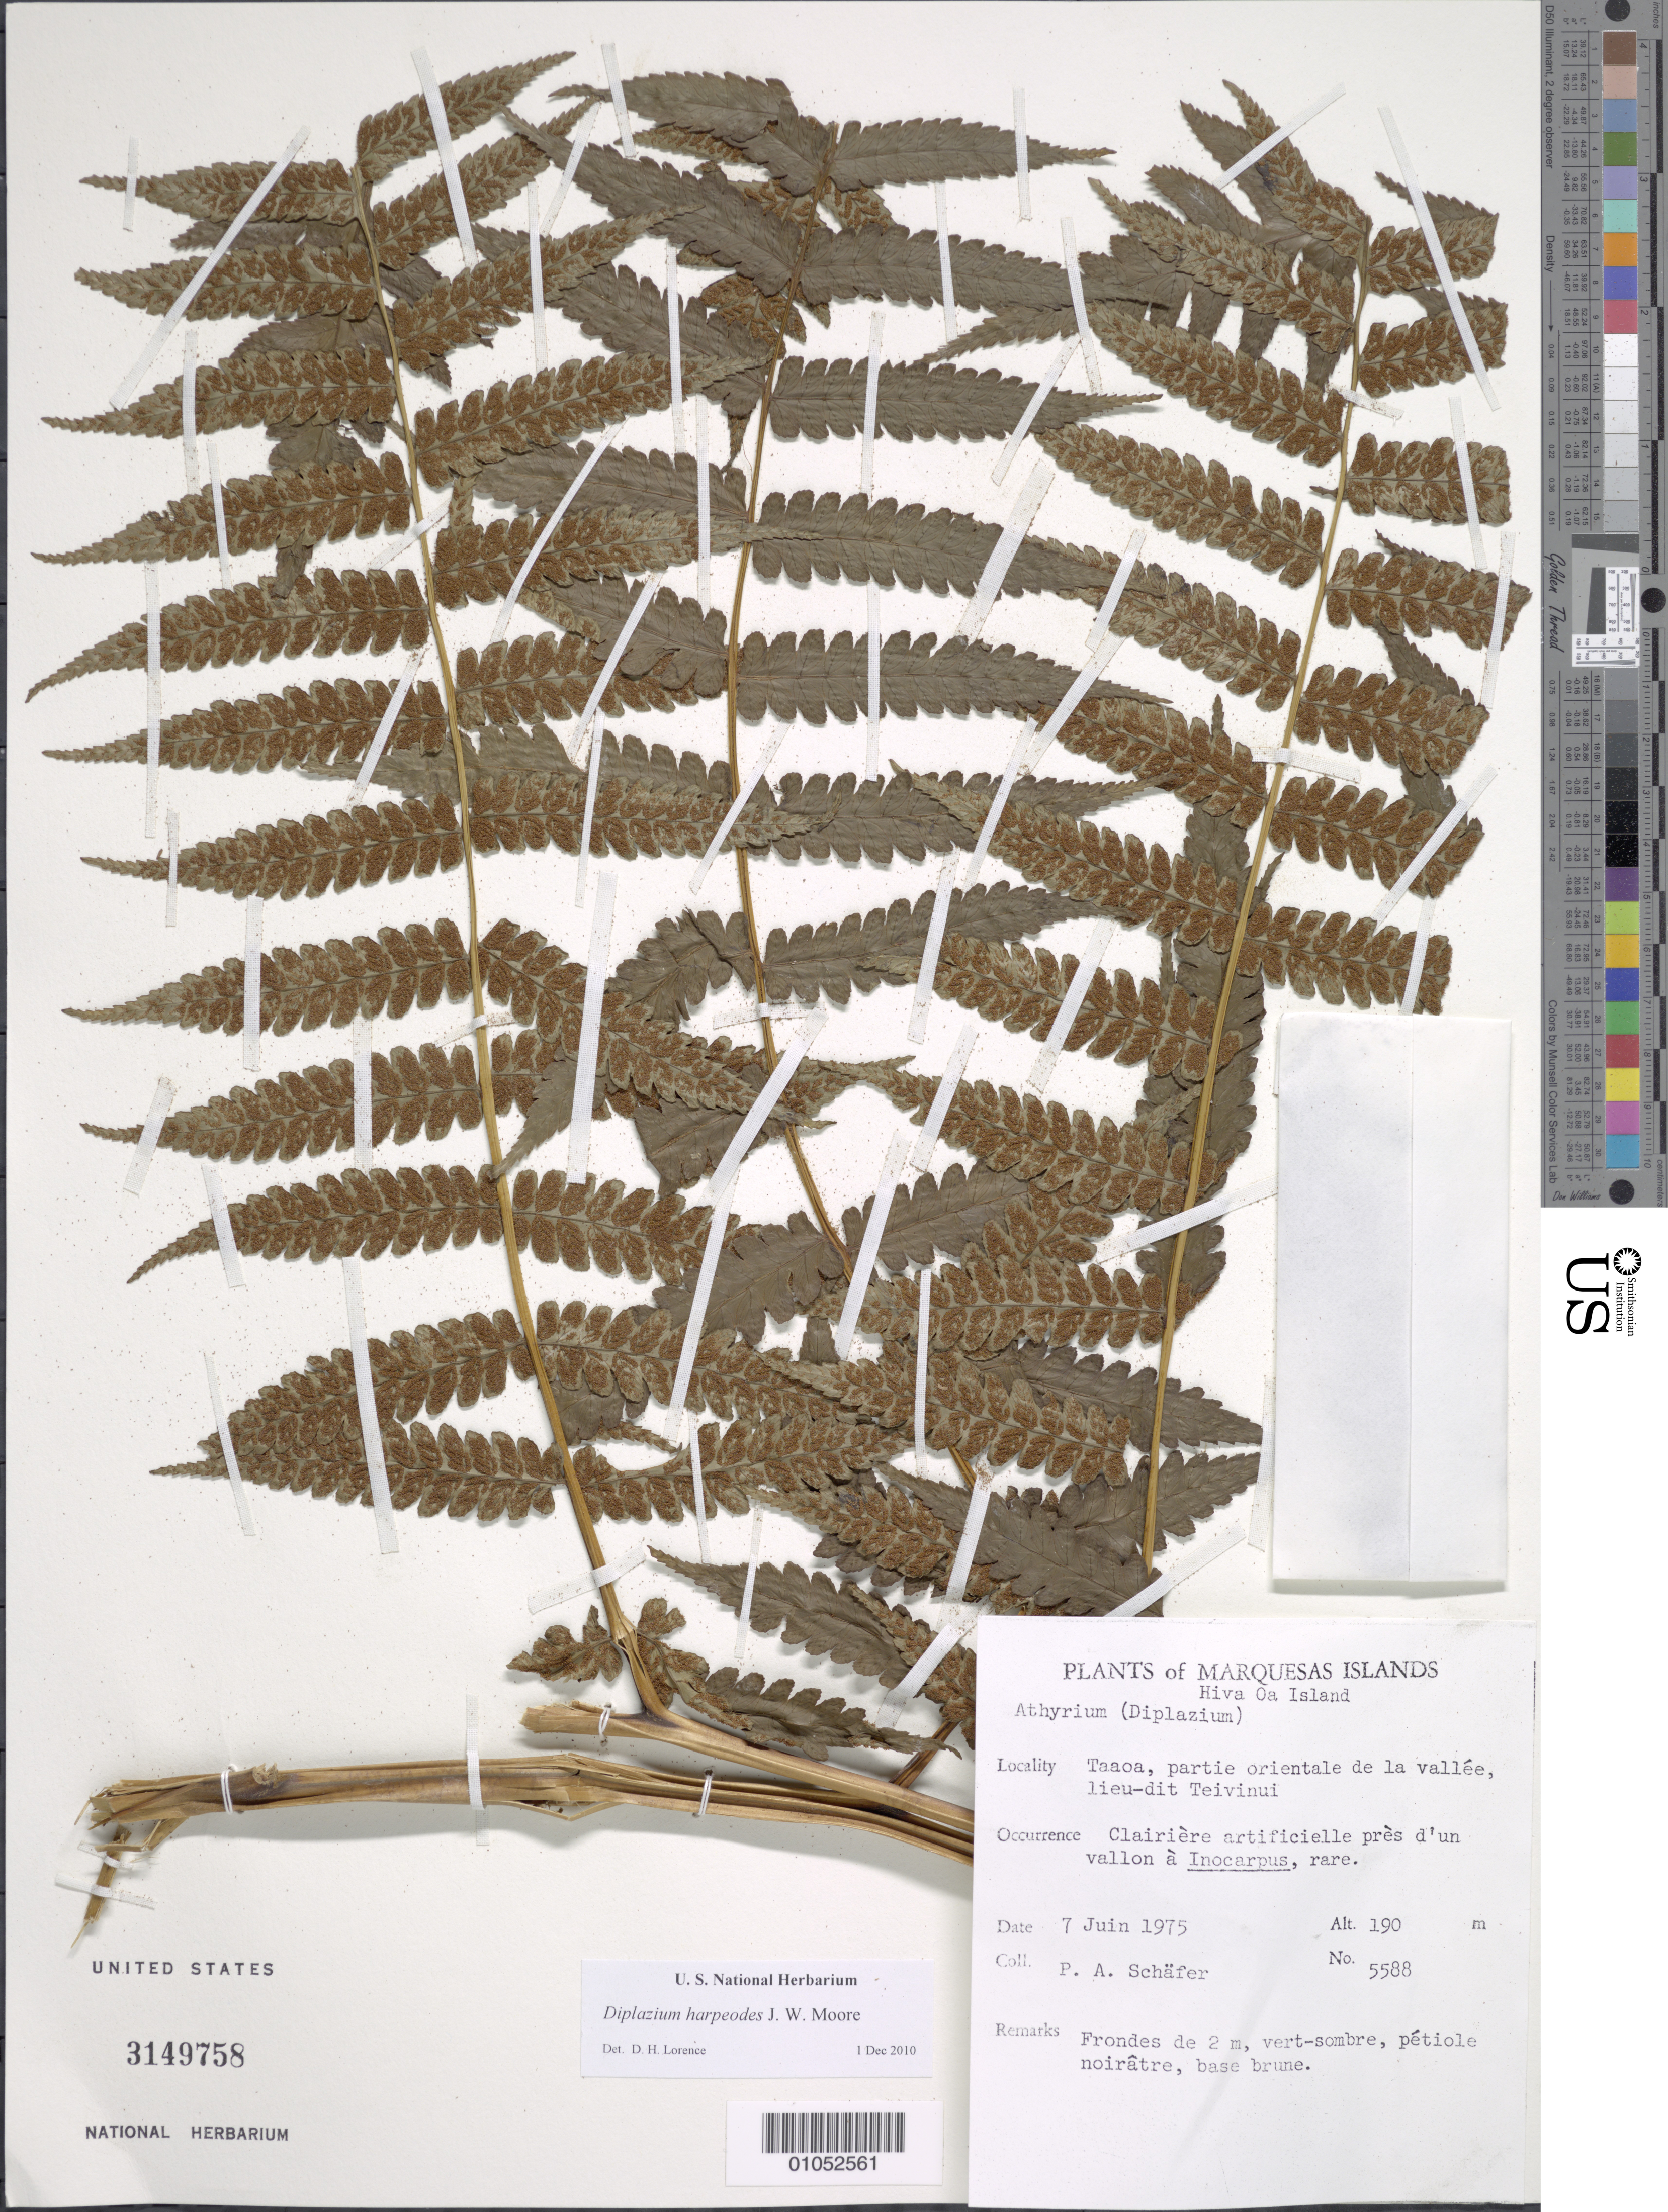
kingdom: Plantae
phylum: Tracheophyta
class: Polypodiopsida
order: Polypodiales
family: Athyriaceae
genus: Diplazium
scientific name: Diplazium harpeodes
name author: T. Moore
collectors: P. A. Schäfer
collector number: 5588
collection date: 1975-06-07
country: French Polynesia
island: Hiva Oa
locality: Taaoa, partie orientale de la vallee, lieu-dit Teivinui.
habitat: Clairiere artificielle pres d'un vallon a Inocarpus, rare.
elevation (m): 190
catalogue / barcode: US 3149758